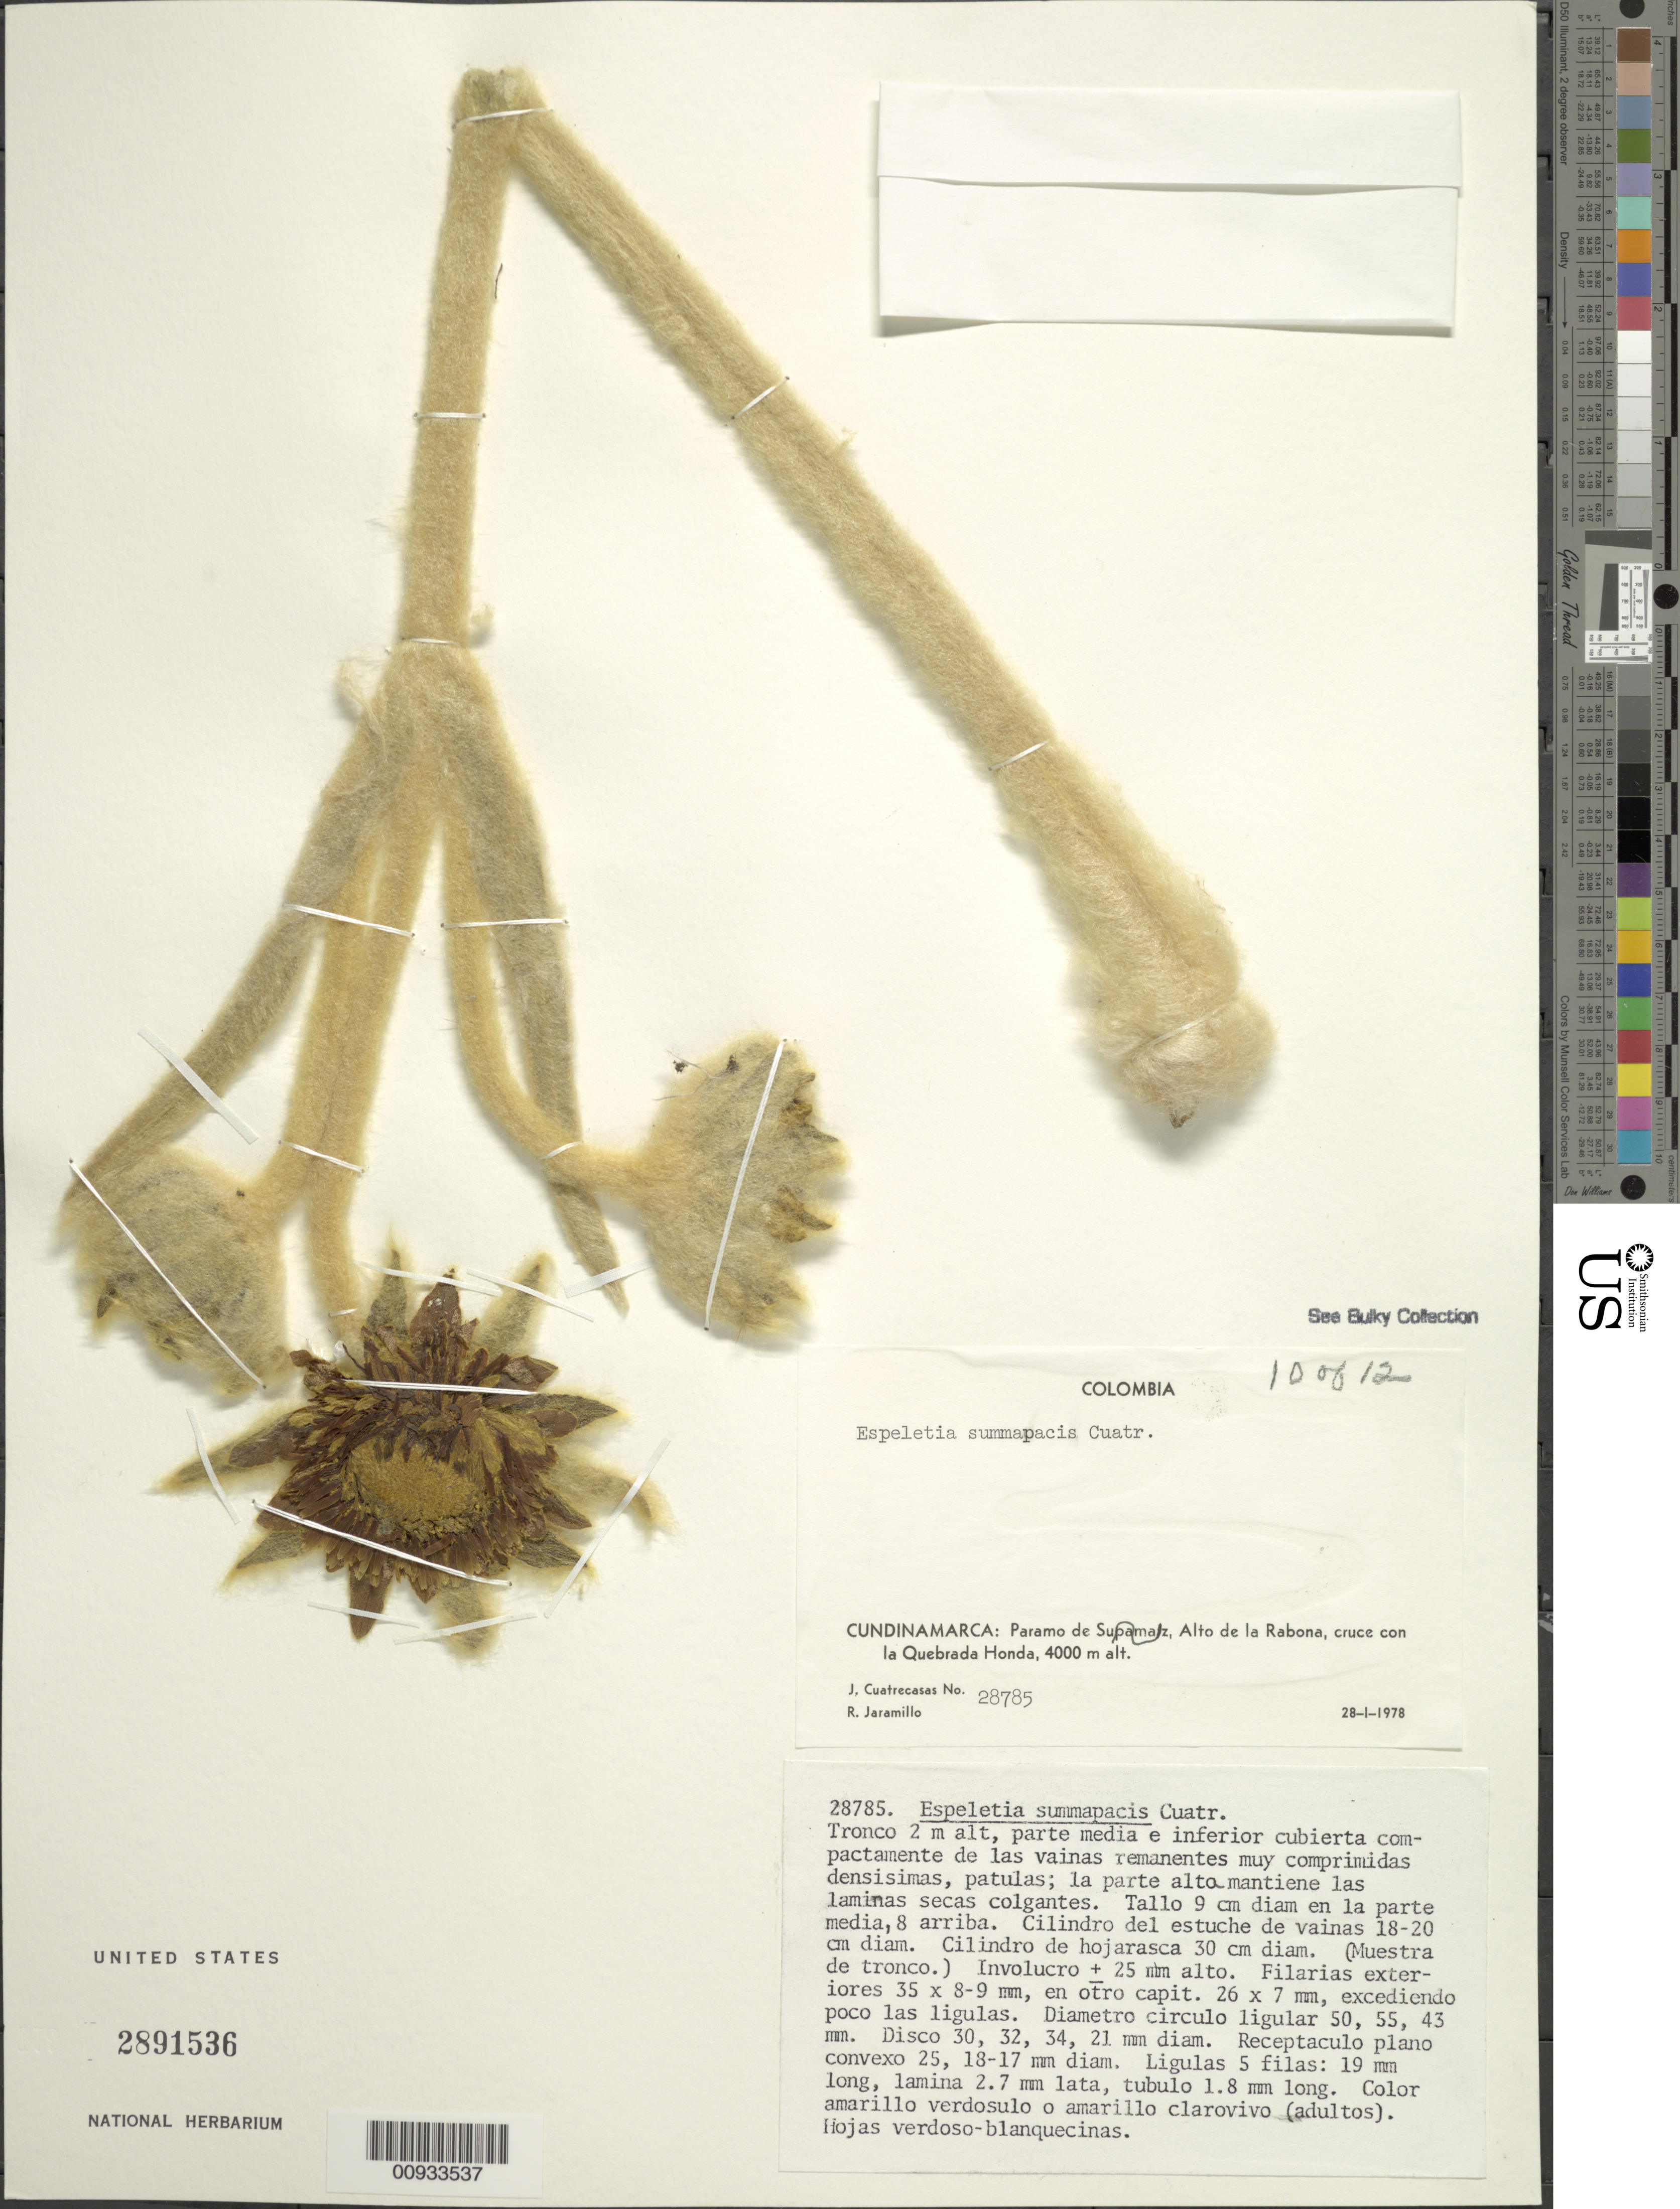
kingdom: Plantae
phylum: Tracheophyta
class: Magnoliopsida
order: Asterales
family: Asteraceae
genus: Espeletia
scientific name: Espeletia summapacis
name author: Cuatrec.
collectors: J. Cuatrecasas & R. Jaramillo M.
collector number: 28785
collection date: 1978-01-28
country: Colombia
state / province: Cundinamarca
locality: Paramo de, Alto de la Rabona, cruce con la Quebrada Honda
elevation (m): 4000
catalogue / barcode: US 2891536